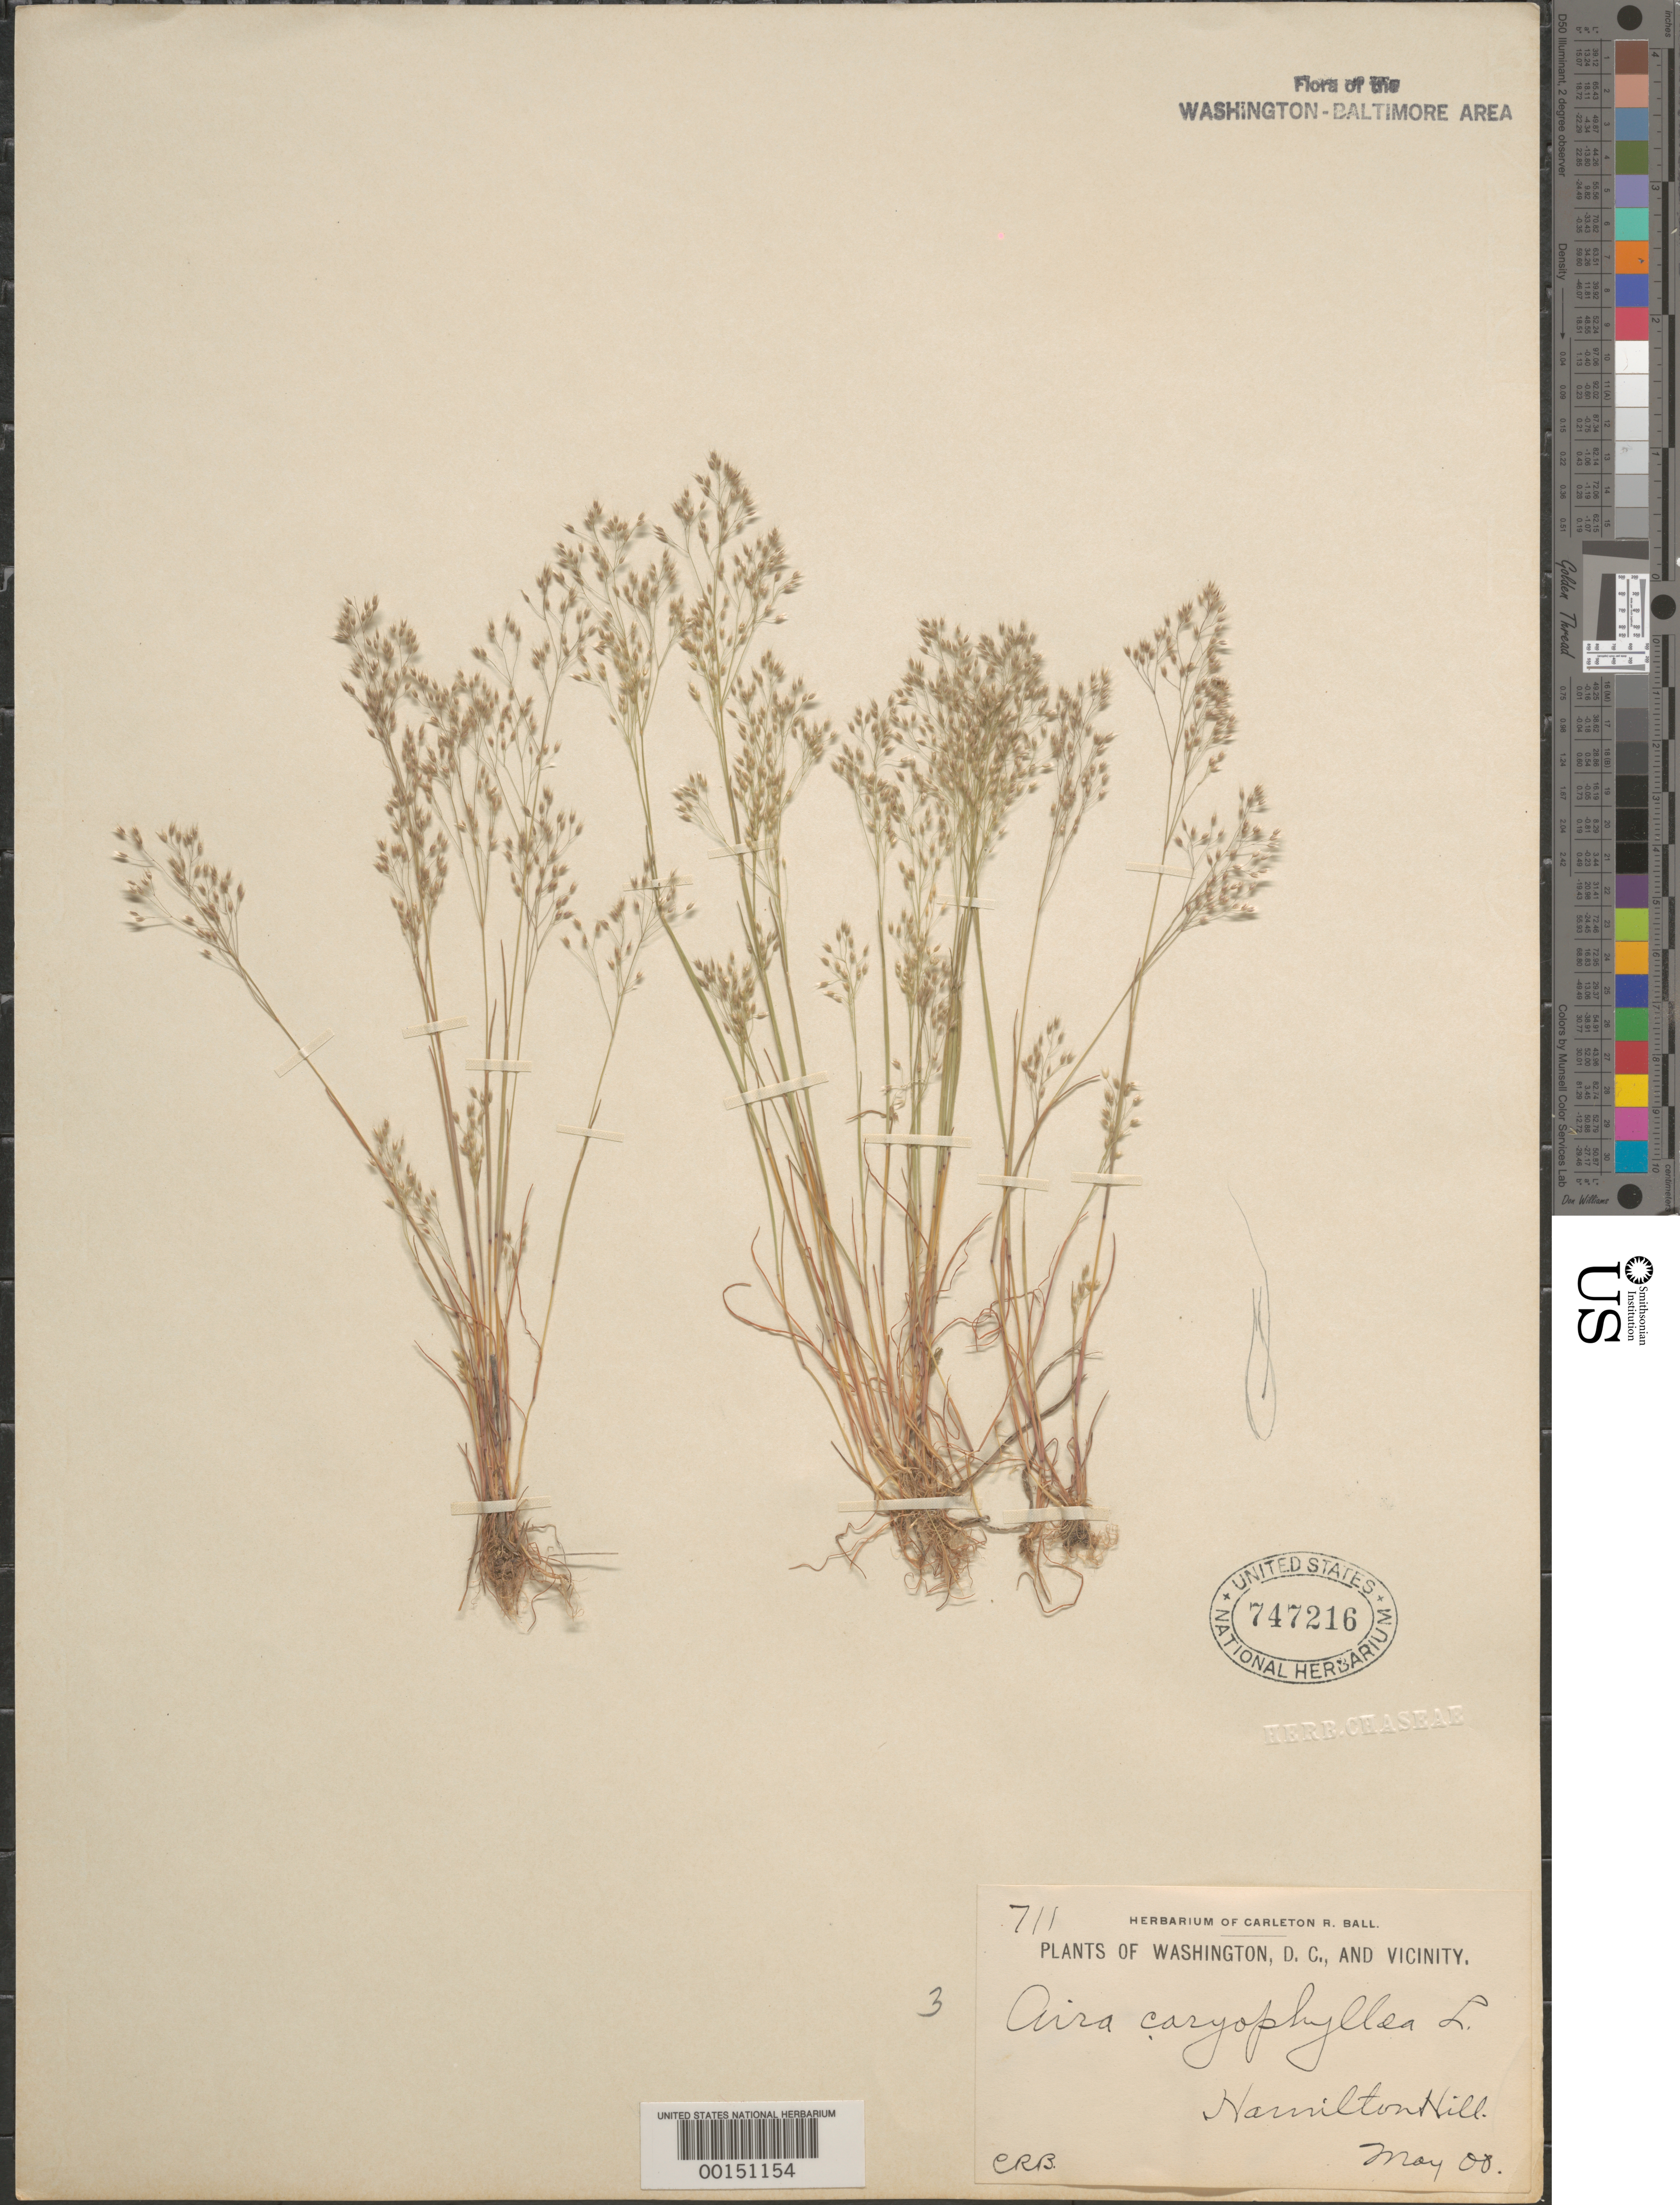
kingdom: Plantae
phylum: Tracheophyta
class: Liliopsida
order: Poales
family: Poaceae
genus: Aira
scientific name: Aira caryophyllea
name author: L.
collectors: C. R. Ball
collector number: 711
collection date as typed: May 1900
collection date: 1900-05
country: United States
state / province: District of Columbia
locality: Hamilton Hill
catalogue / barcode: US 747216